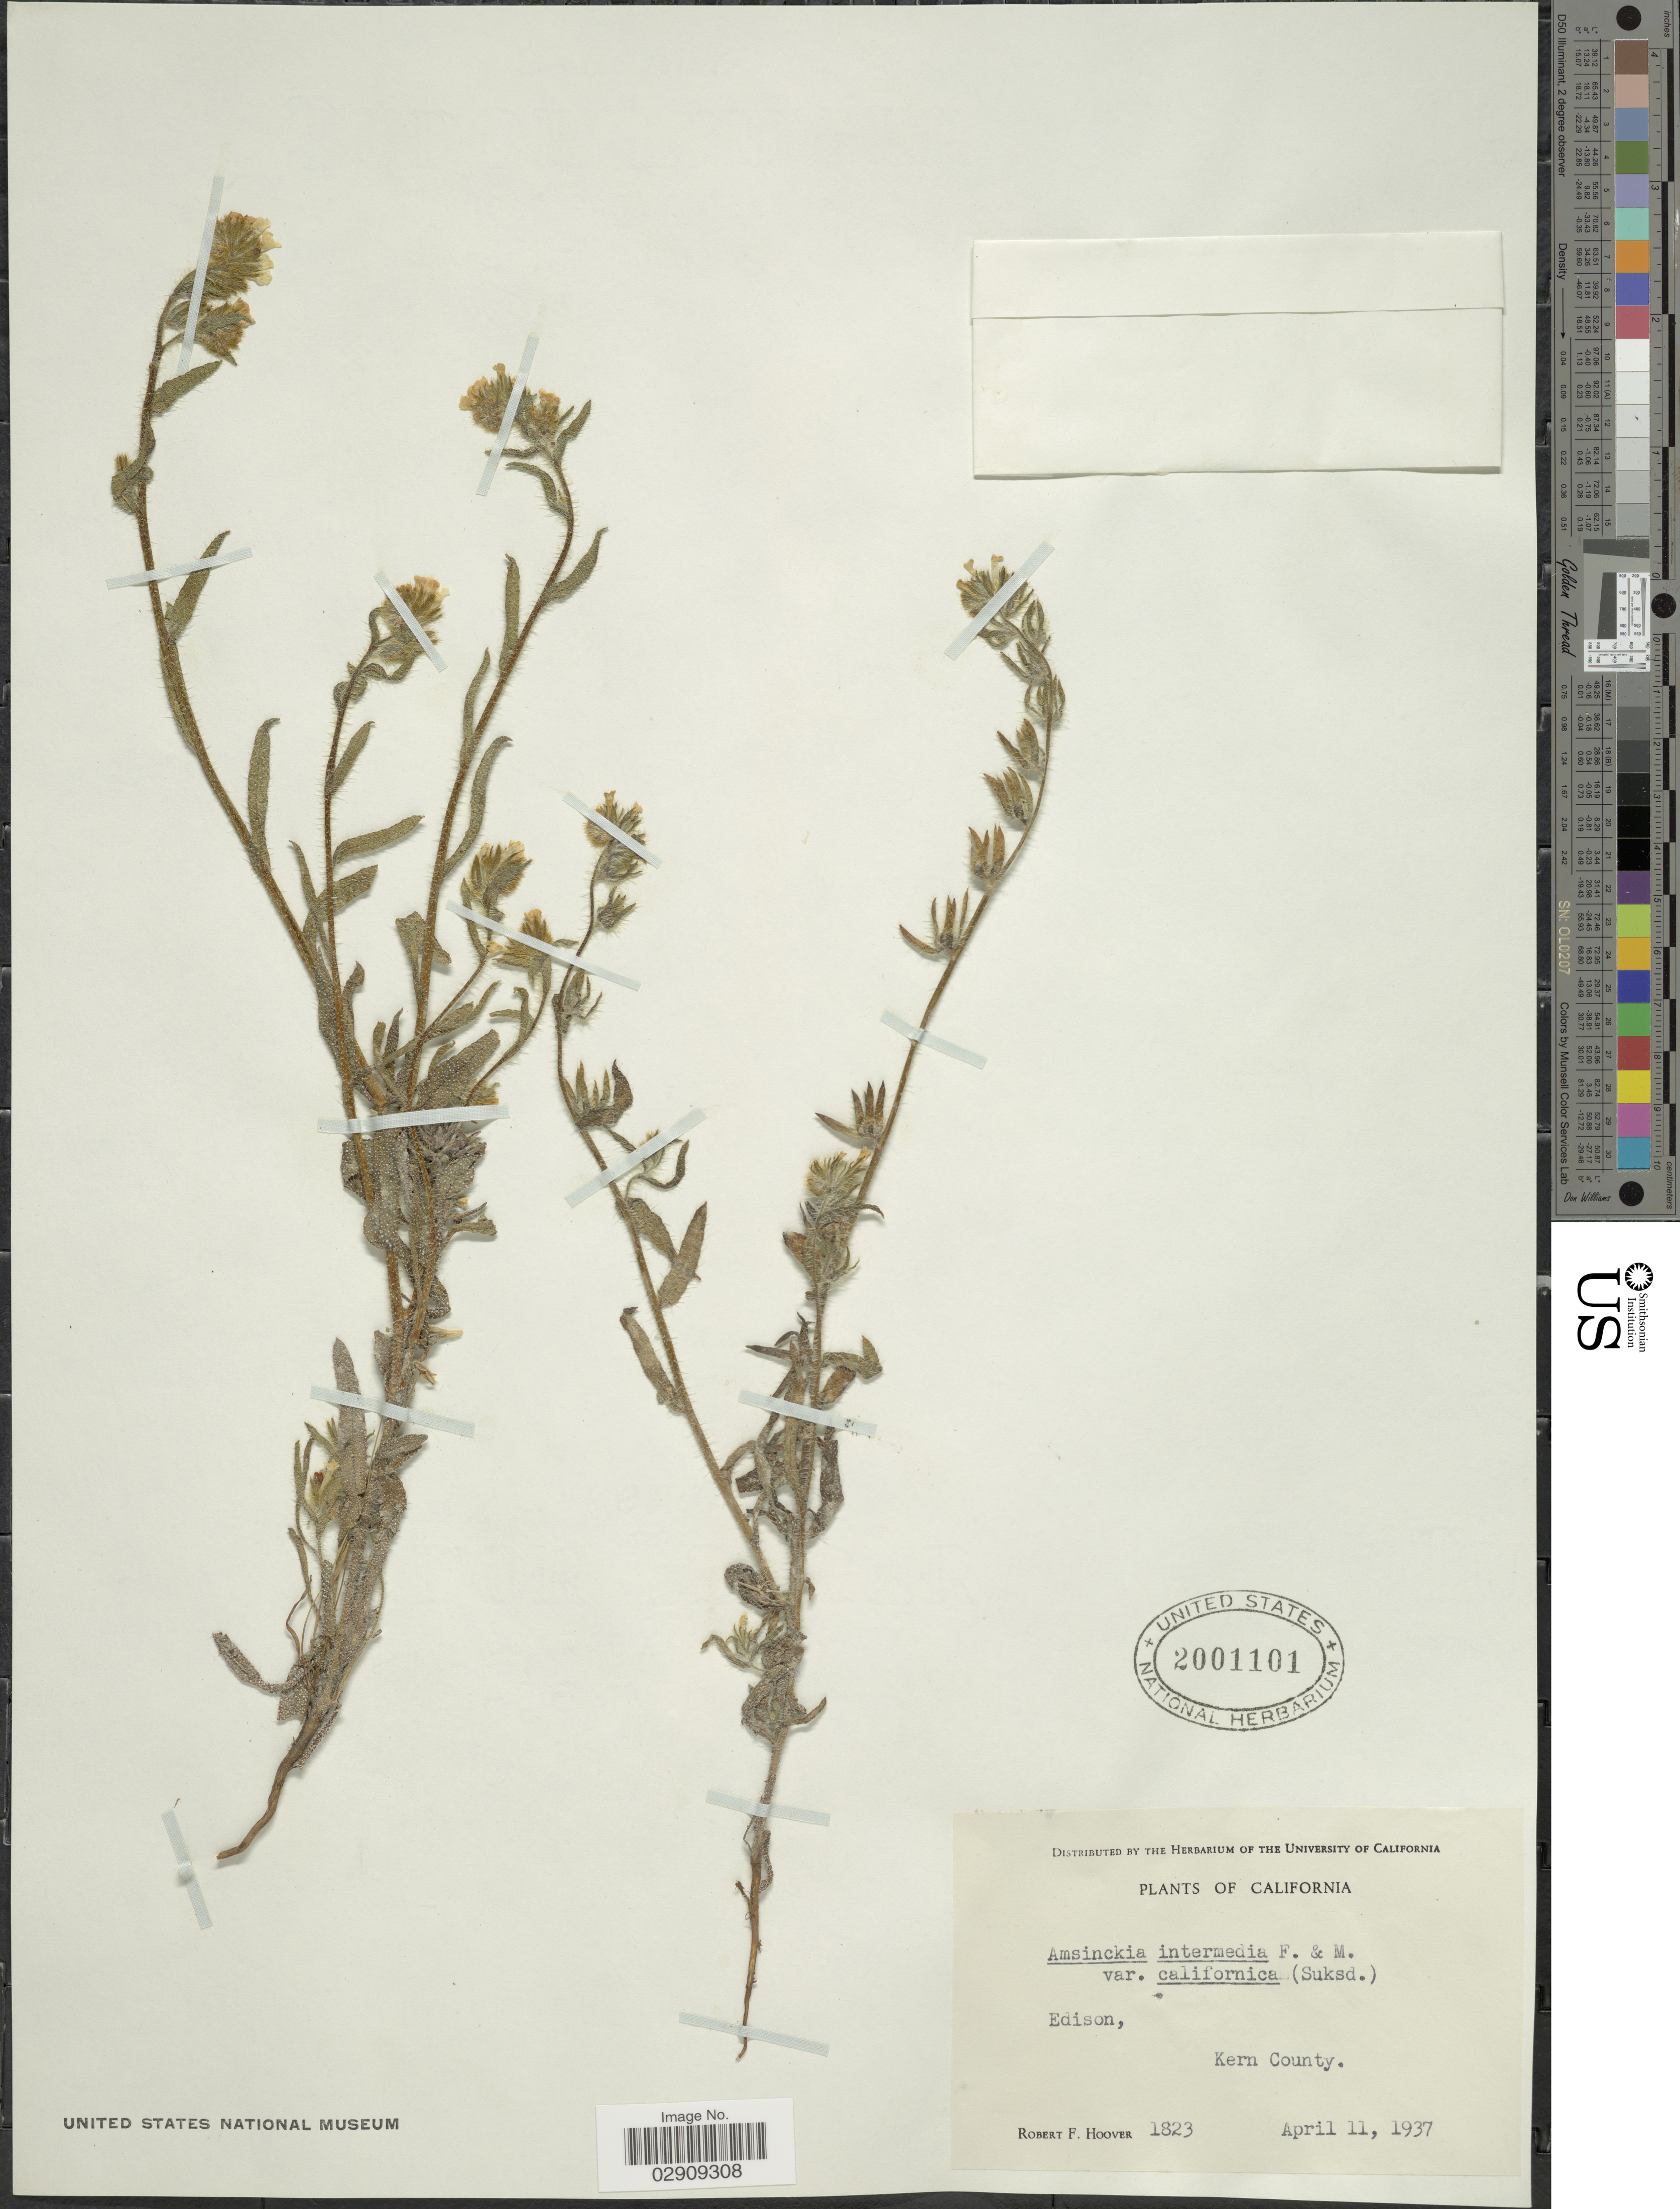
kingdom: Plantae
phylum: Tracheophyta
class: Magnoliopsida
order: Boraginales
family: Boraginaceae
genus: Amsinckia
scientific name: Amsinckia menziesii var. intermedia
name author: (Fisch. & C.A. Mey.) Ganders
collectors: R. F. Hoover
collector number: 1823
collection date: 1937-04-11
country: United States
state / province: California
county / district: Kern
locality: Edison, Kern County.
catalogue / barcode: US 2001101